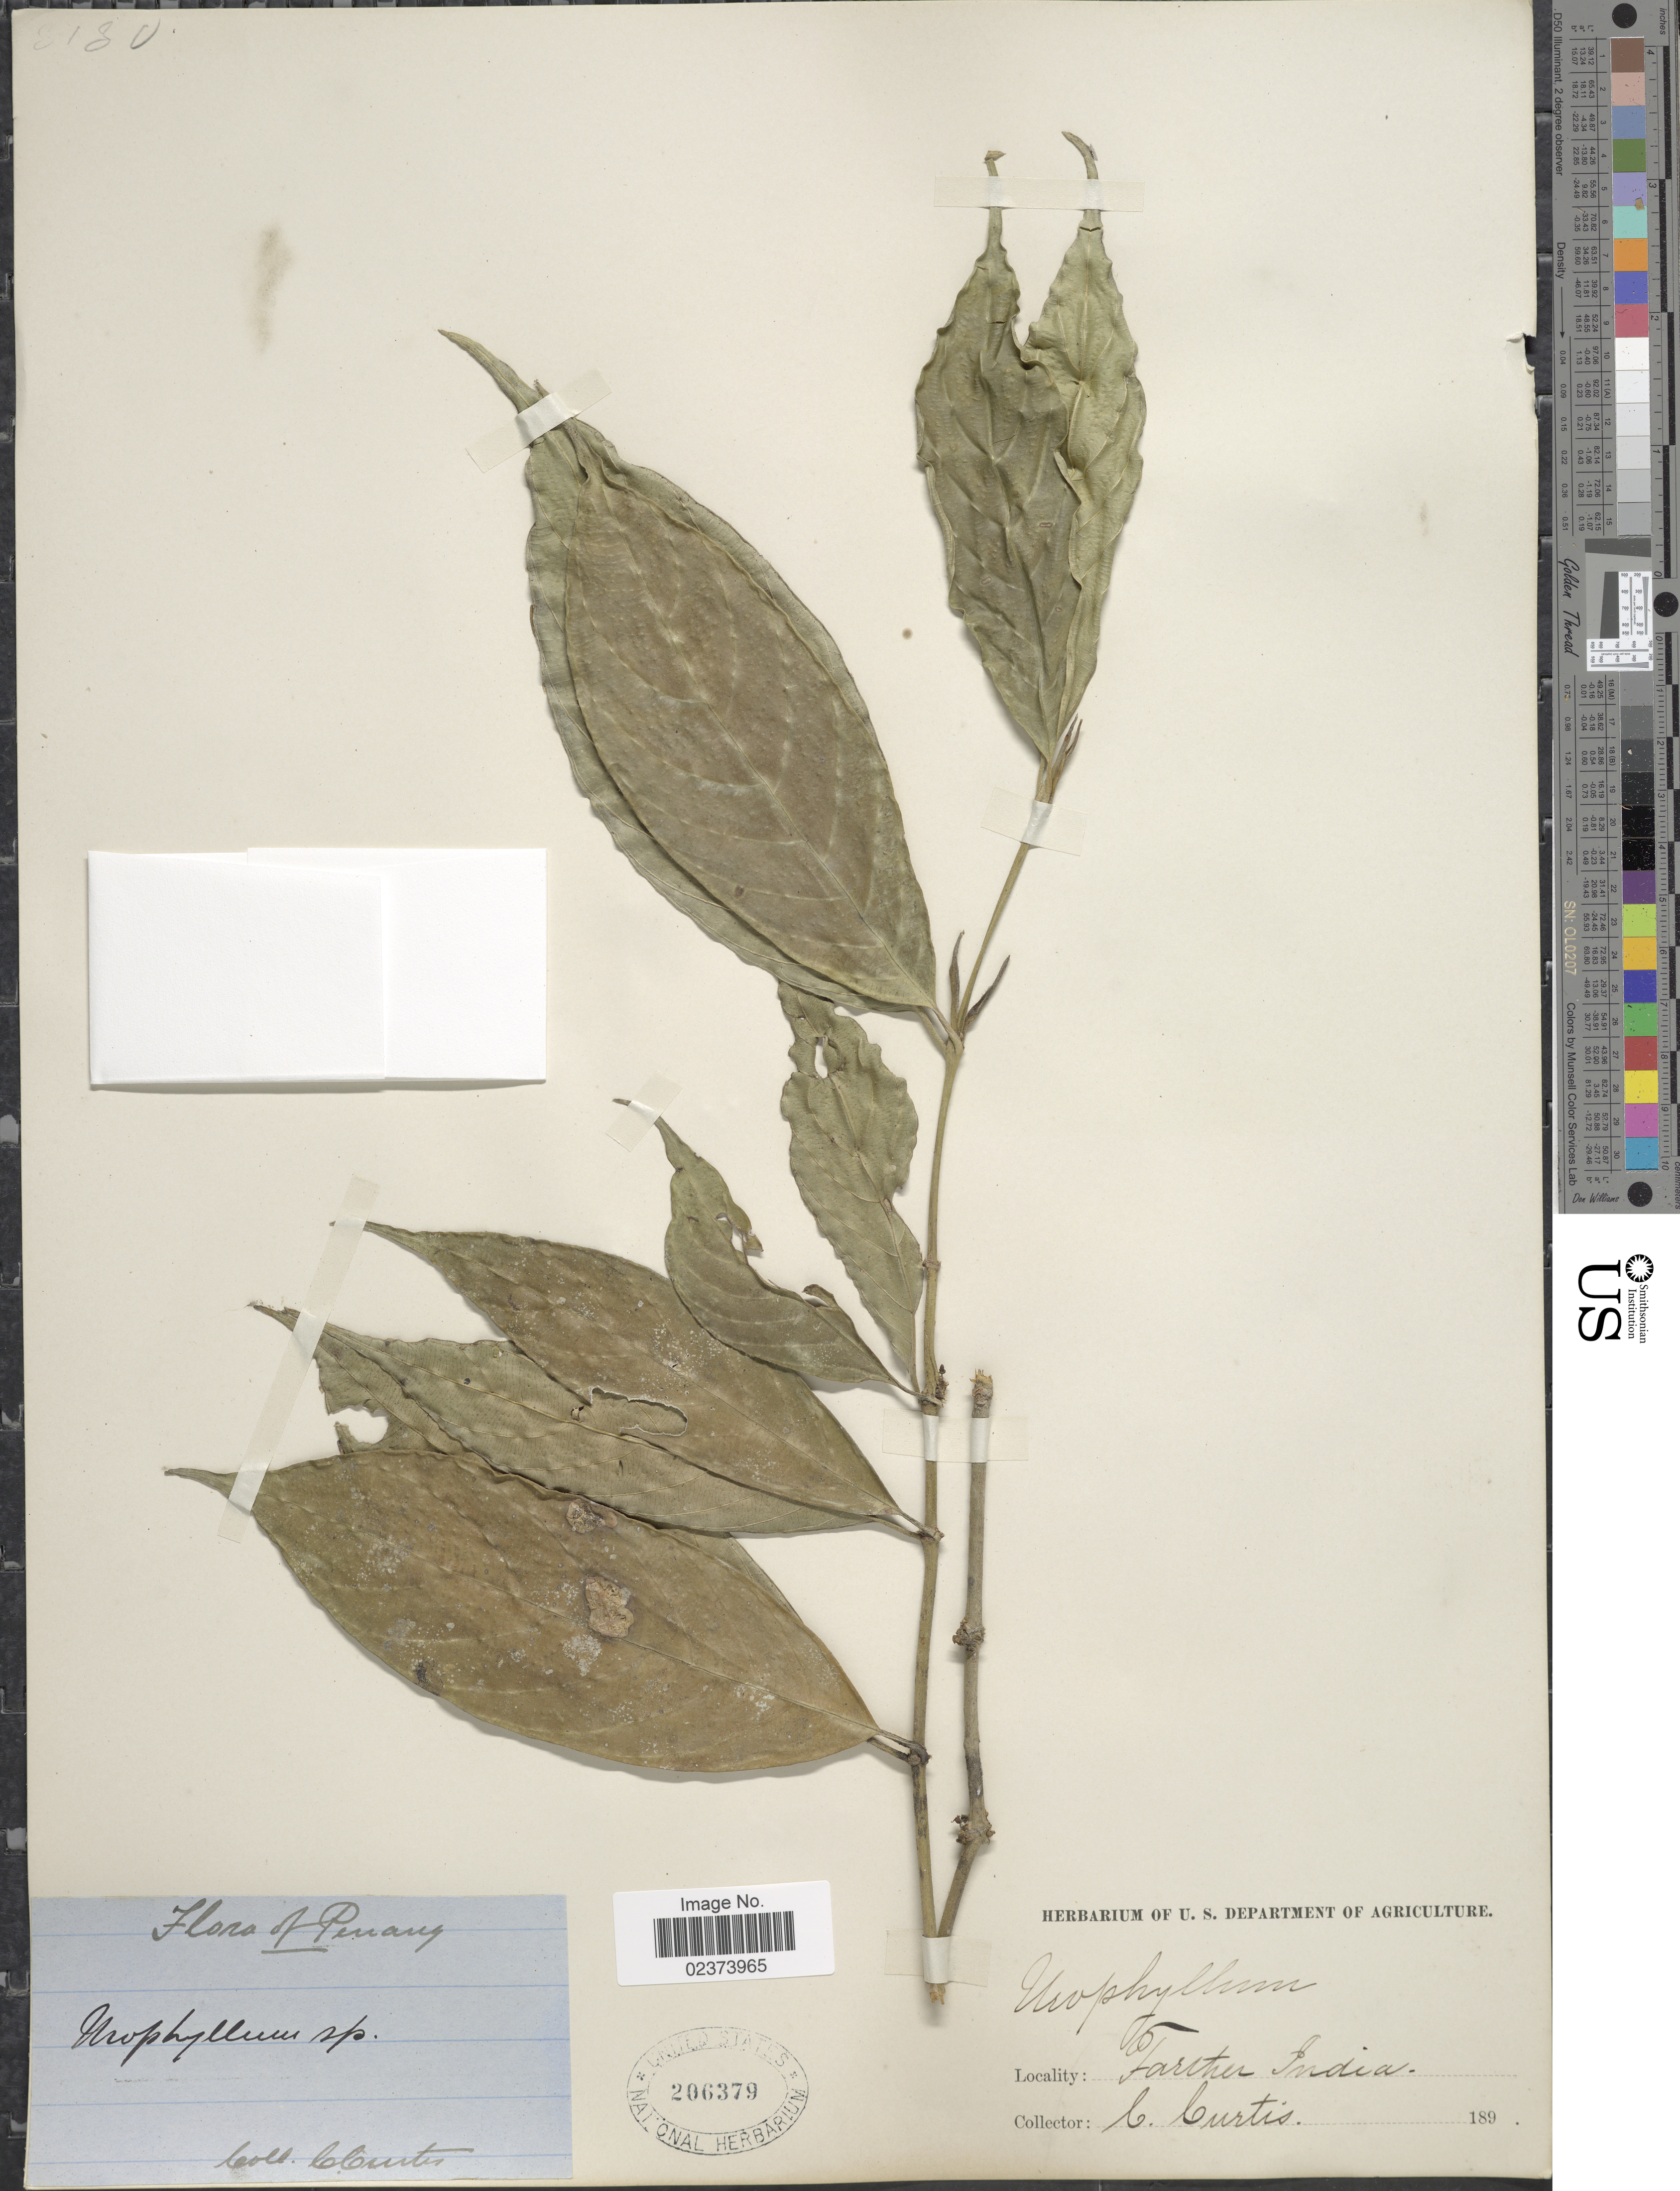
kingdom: Plantae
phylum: Tracheophyta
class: Magnoliopsida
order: Gentianales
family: Rubiaceae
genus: Urophyllum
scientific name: Urophyllum sp.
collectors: C. Curtis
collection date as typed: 189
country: Malaysia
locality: Farther India, Penang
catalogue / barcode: US 206379